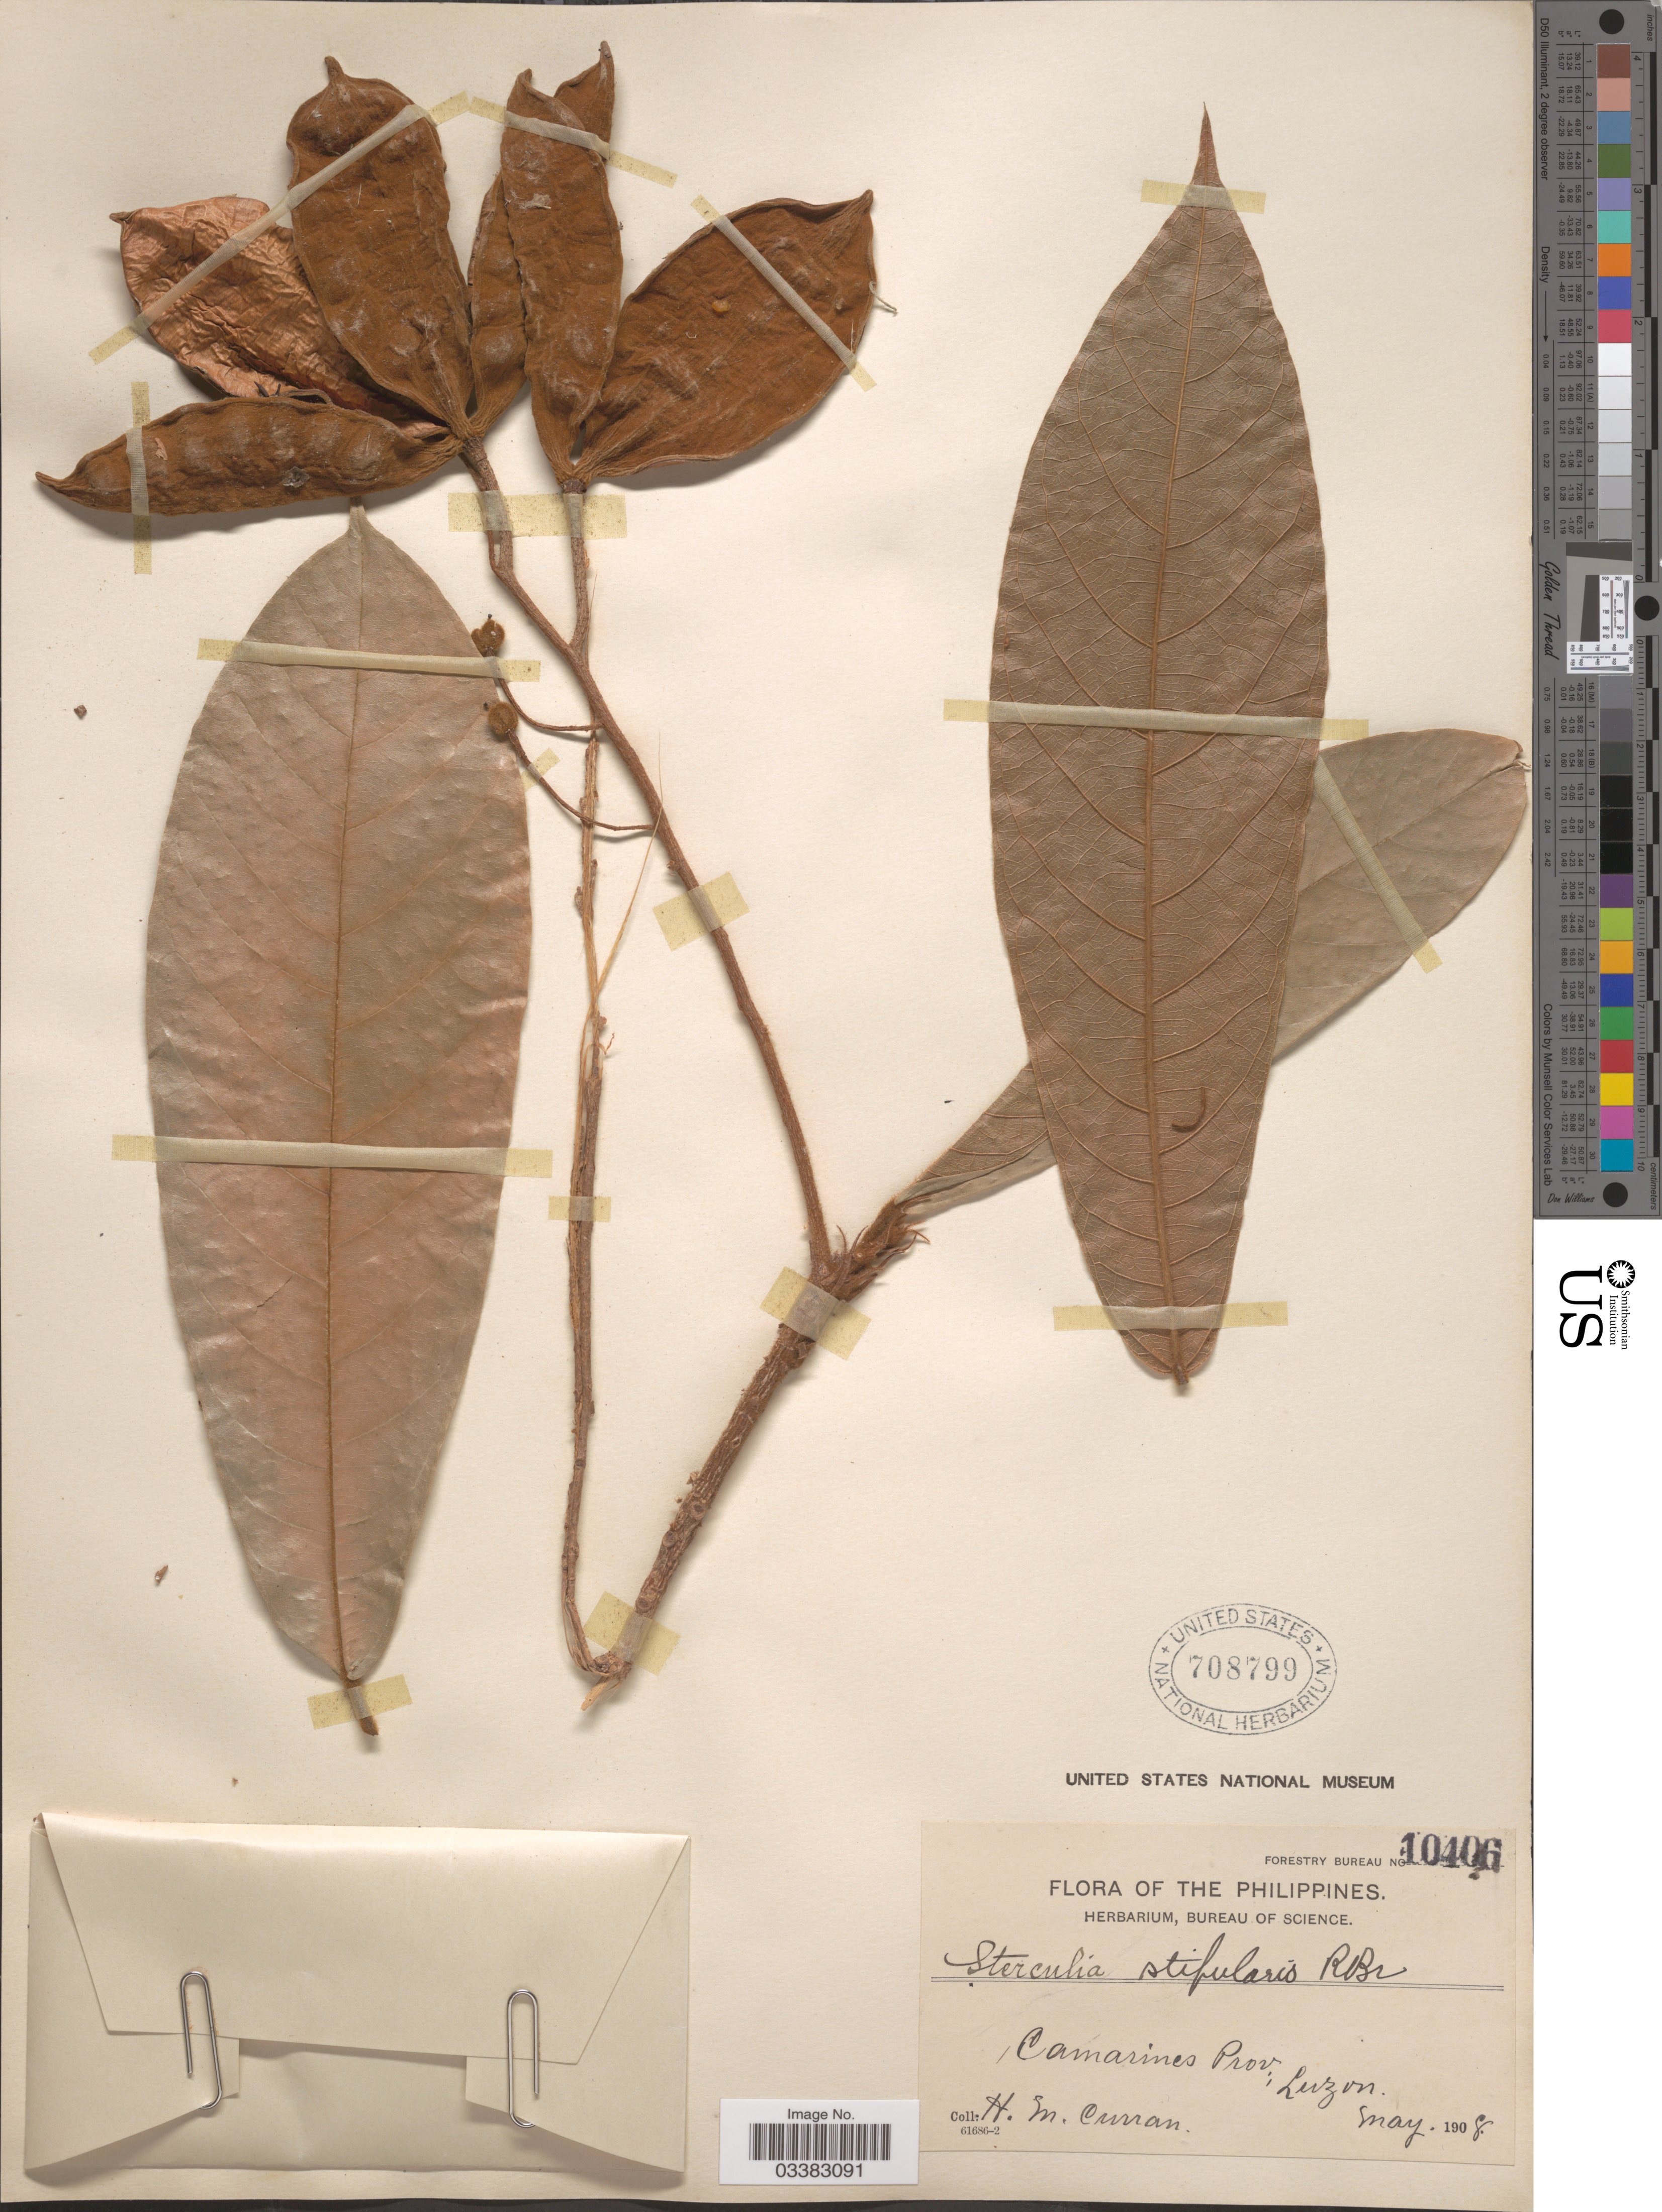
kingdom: Plantae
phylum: Tracheophyta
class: Magnoliopsida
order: Malvales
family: Malvaceae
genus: Sterculia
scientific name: Sterculia stipularis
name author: R. Br.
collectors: H. M. Curran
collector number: Forestry Bureau 10406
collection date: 1908-05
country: Philippines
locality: Camarines Prov., Luzon.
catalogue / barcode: US 708799